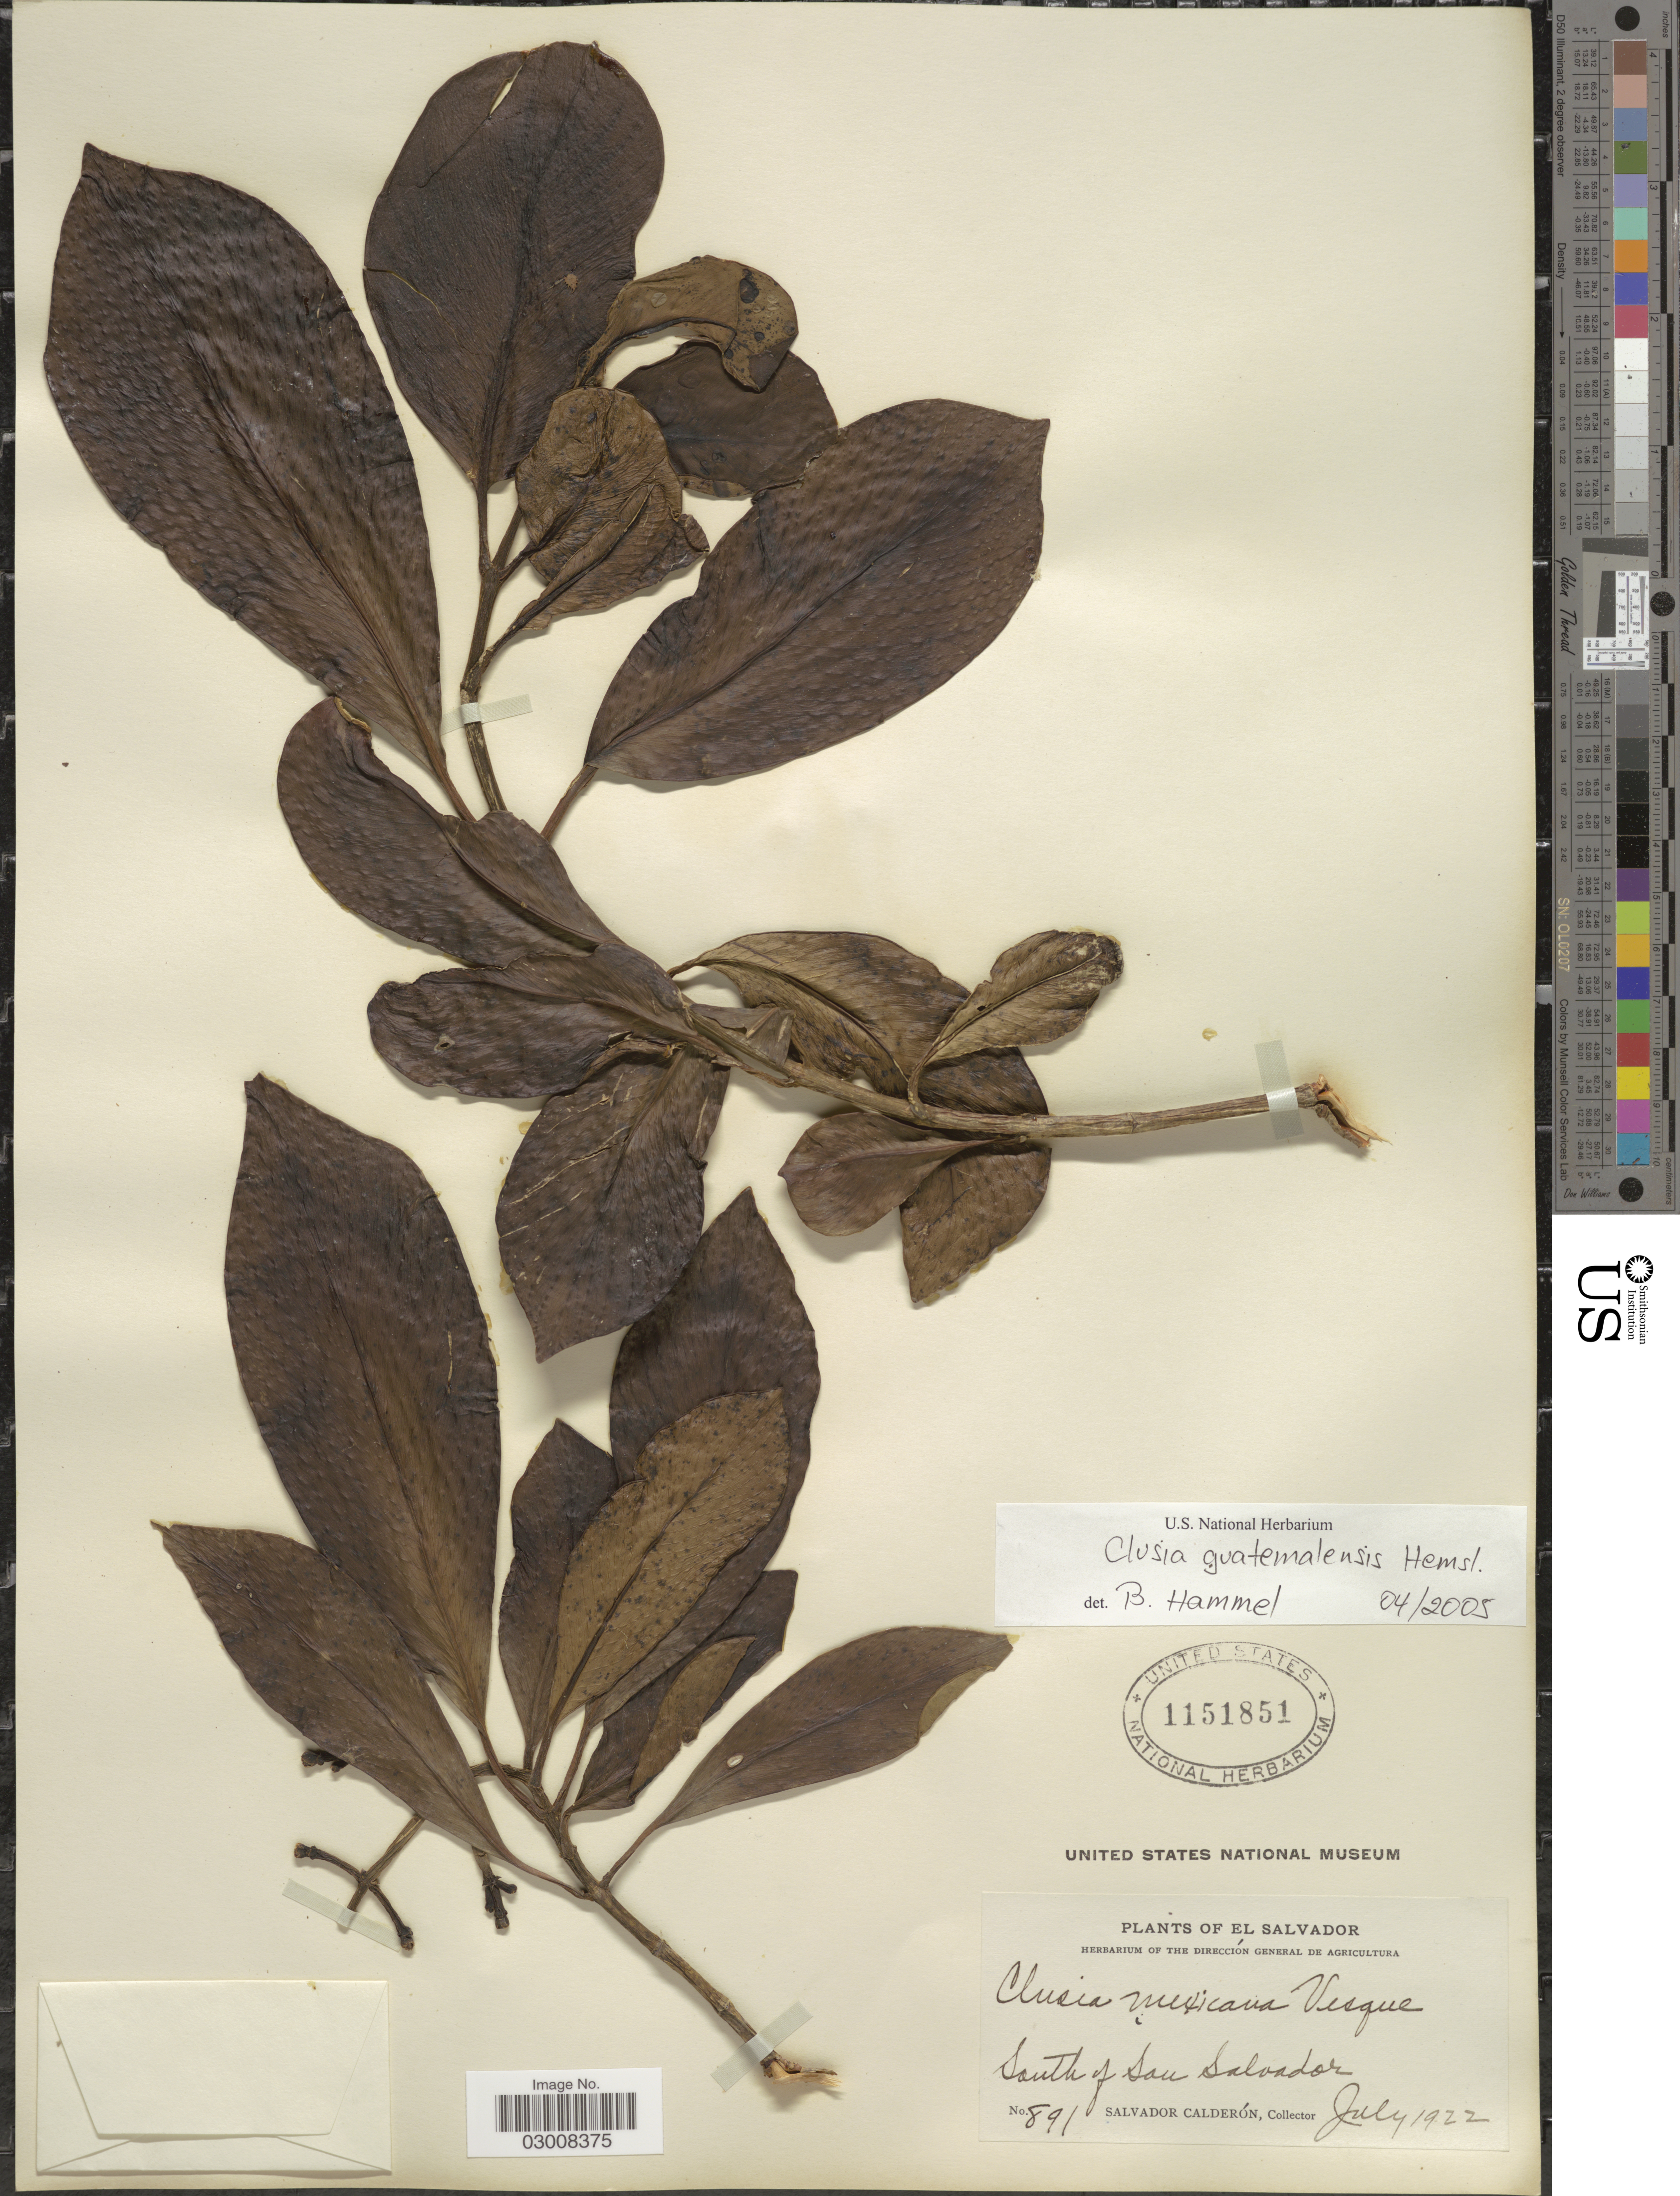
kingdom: Plantae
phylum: Tracheophyta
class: Magnoliopsida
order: Malpighiales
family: Clusiaceae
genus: Clusia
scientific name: Clusia guatemalensis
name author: Hemsl.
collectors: S. Calderón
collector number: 891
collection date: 1922-07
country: El Salvador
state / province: San Salvador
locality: South of San Salvador.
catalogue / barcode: US 1151851